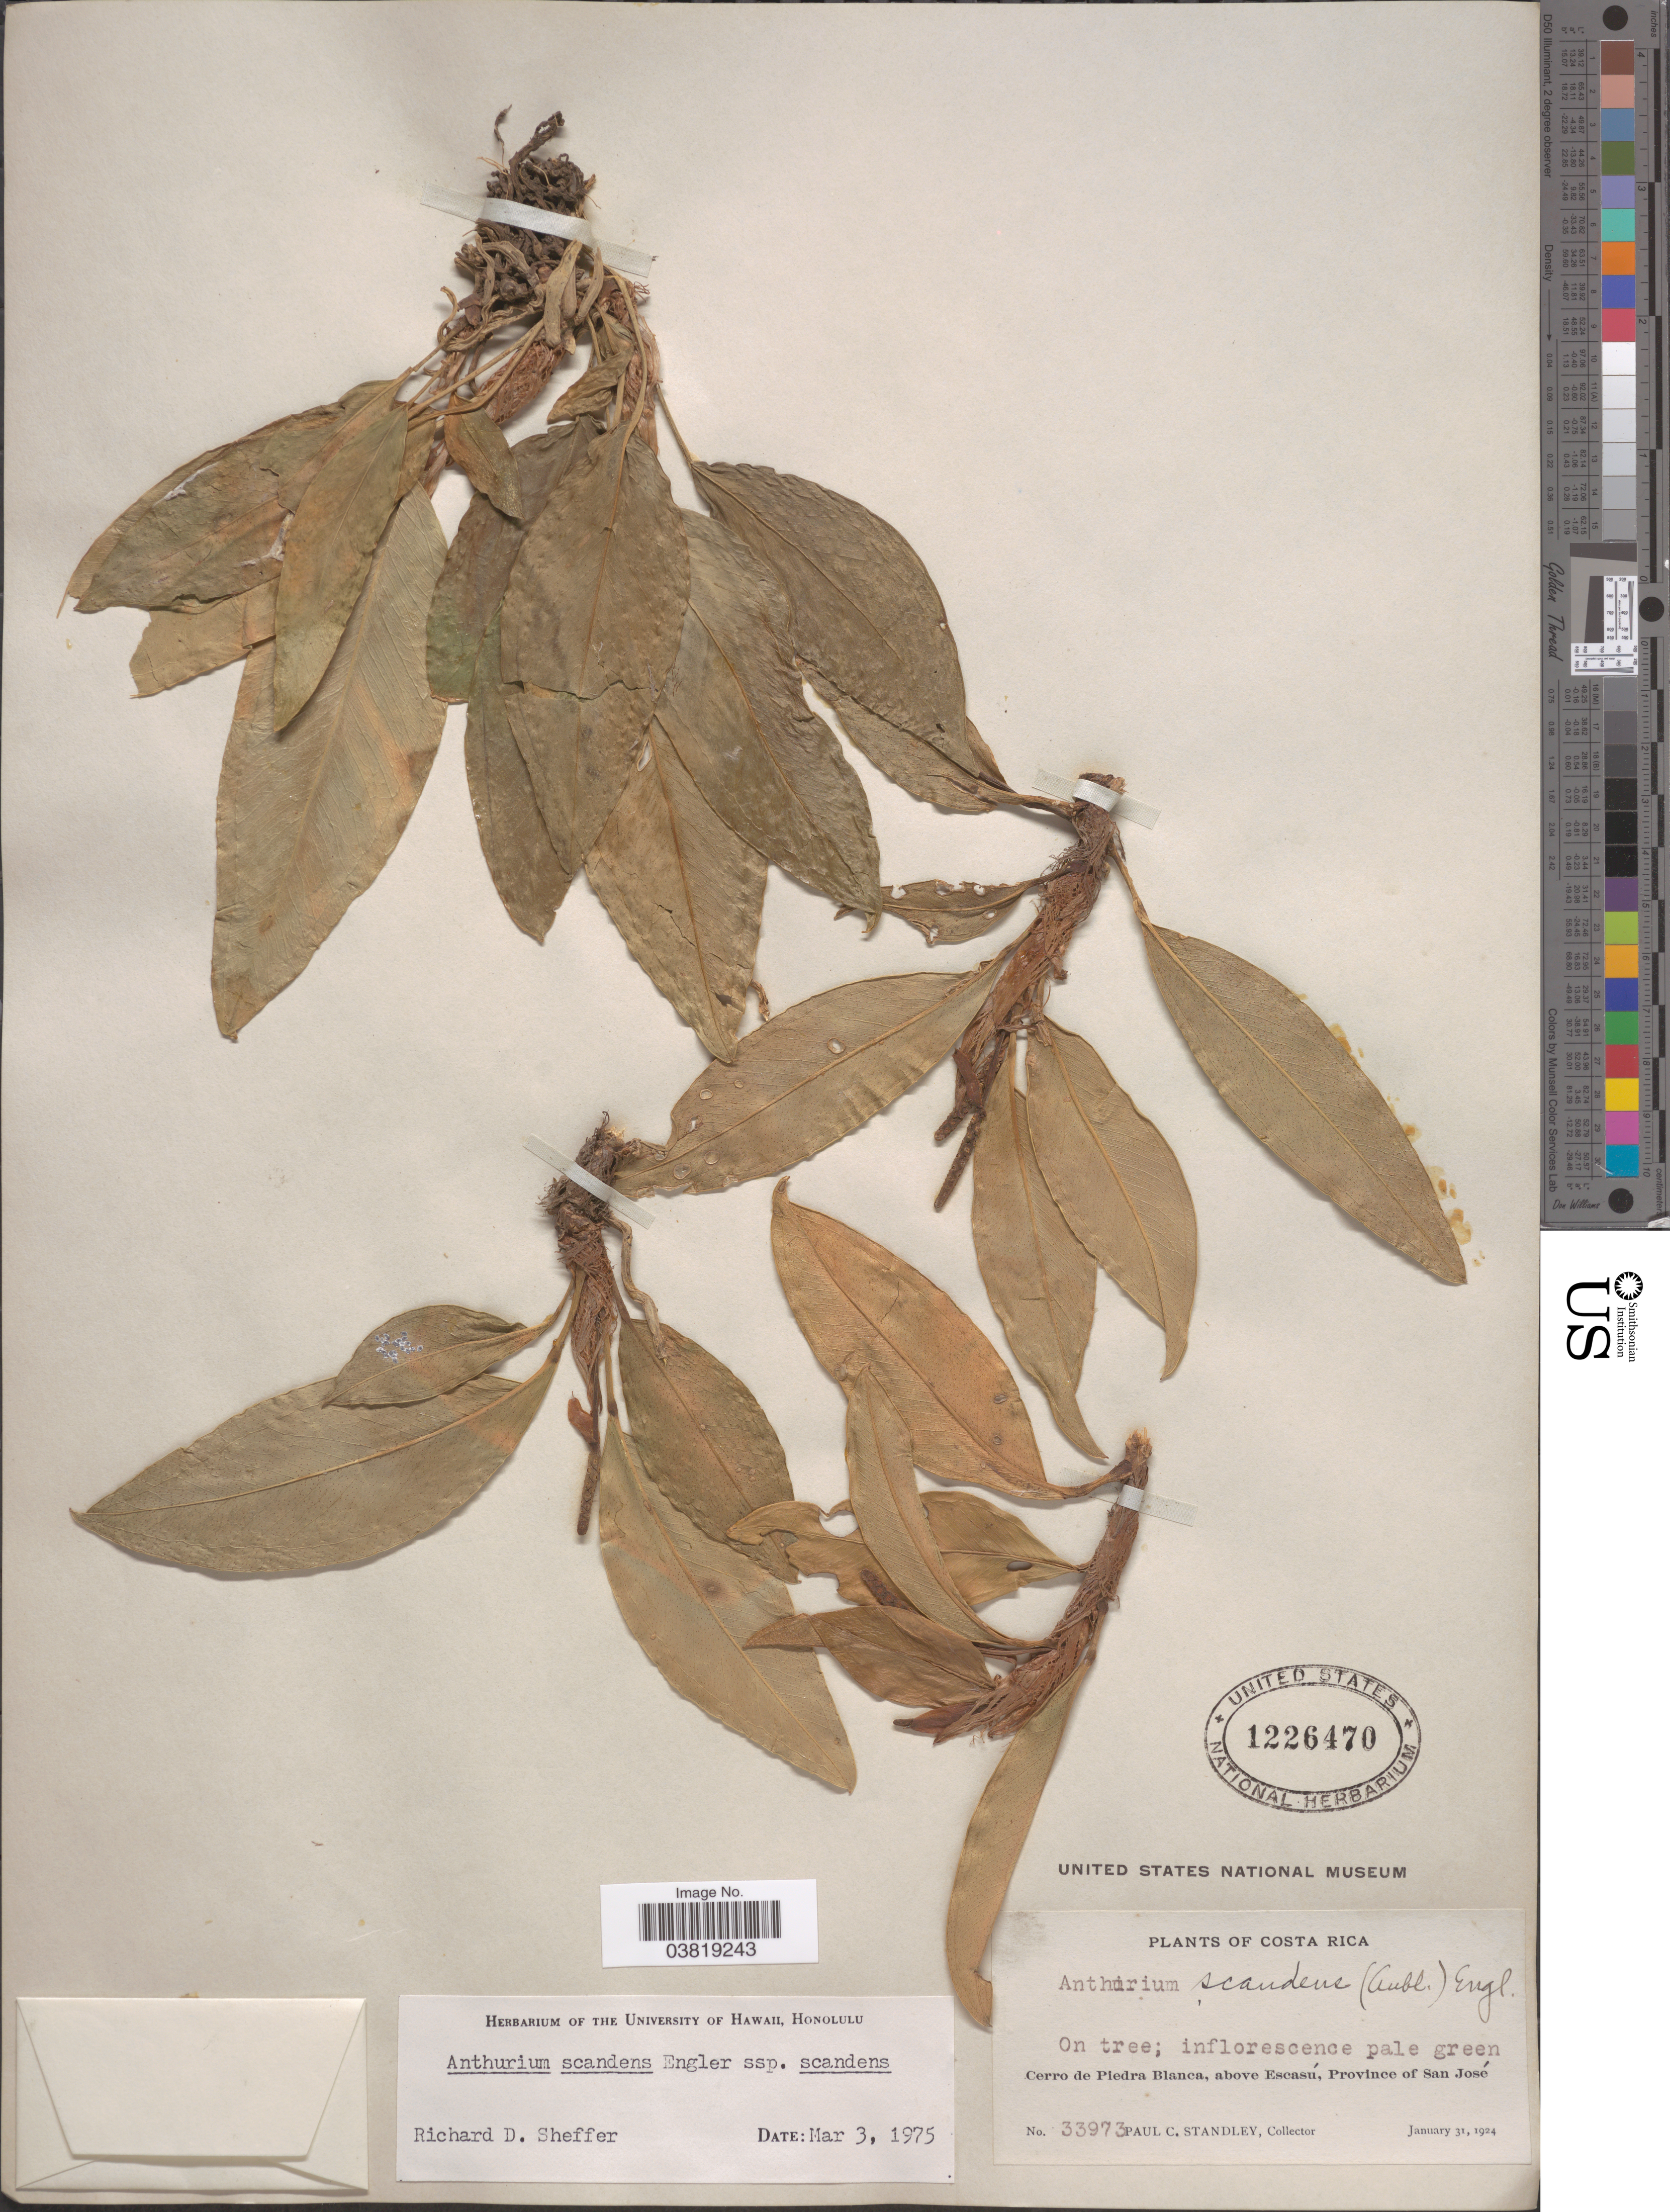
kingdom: Plantae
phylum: Tracheophyta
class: Liliopsida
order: Alismatales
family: Araceae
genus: Anthurium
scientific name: Anthurium scandens var. scandens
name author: (Aubl.) Engl.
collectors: P. C. Standley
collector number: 33973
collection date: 1924-01-31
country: Costa Rica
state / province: San José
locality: Cerro de Piedra Blanca, above Escasú.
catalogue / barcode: US 1226470